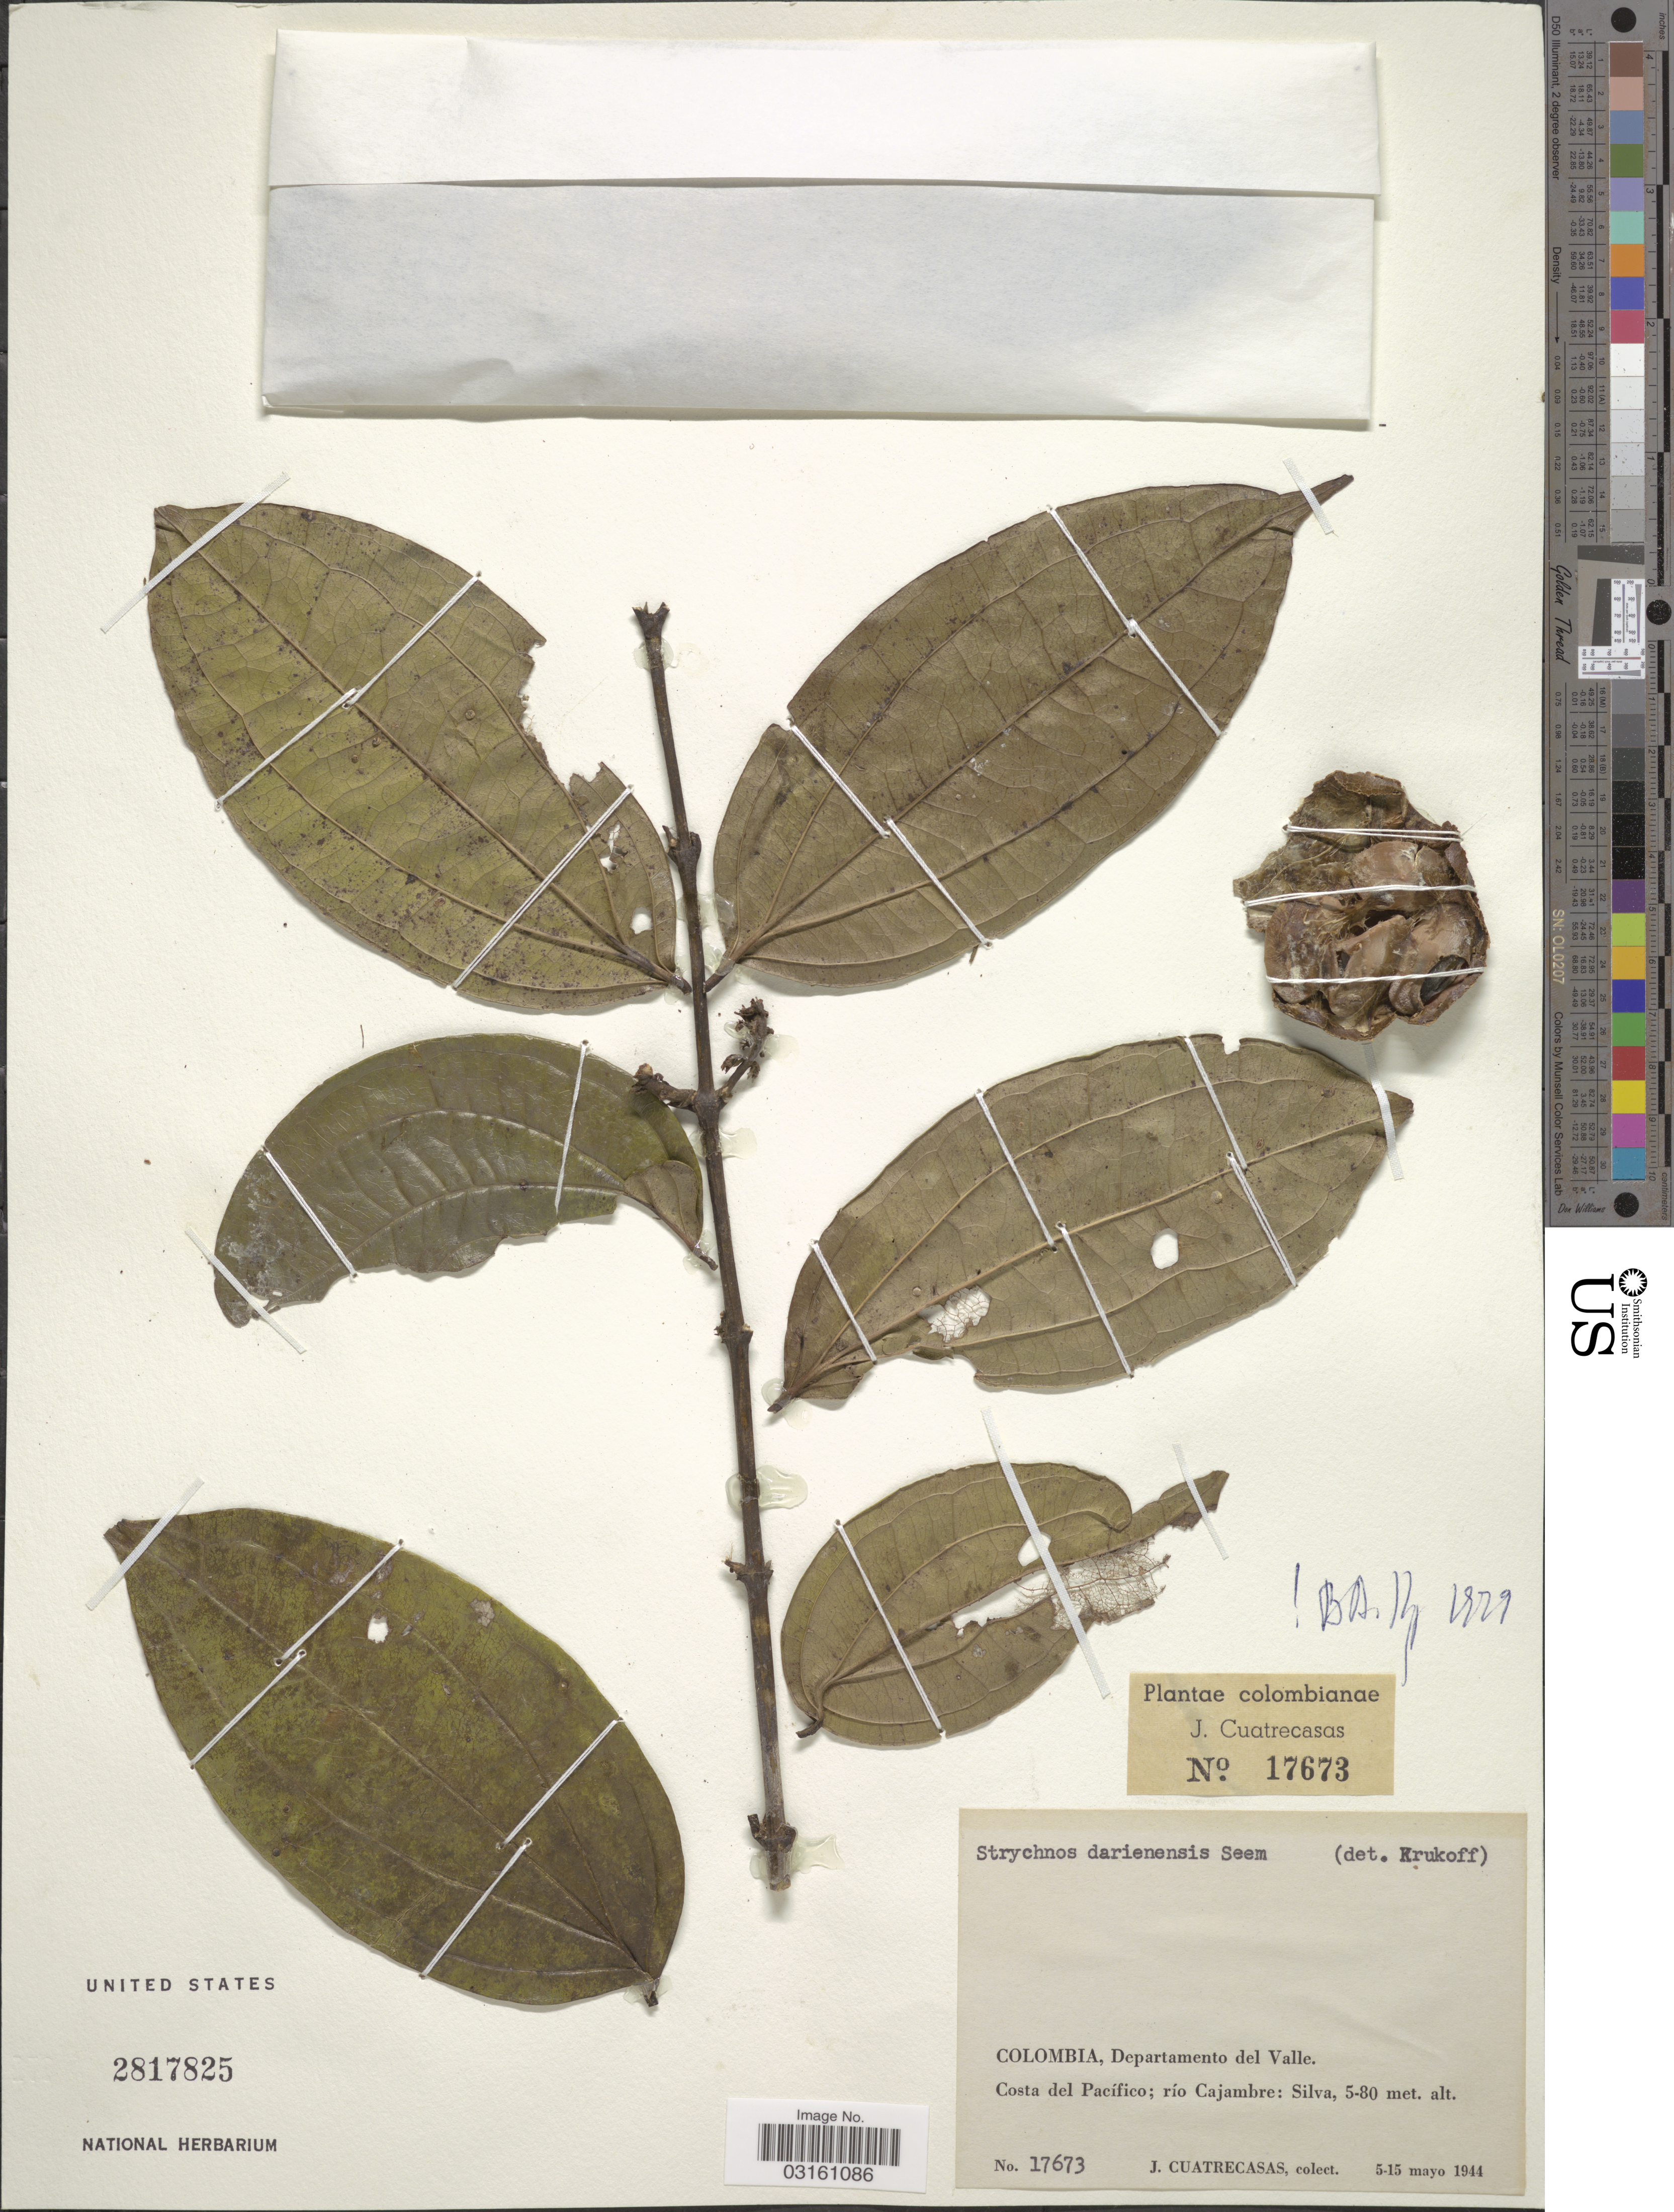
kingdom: Plantae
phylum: Tracheophyta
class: Magnoliopsida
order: Gentianales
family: Loganiaceae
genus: Strychnos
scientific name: Strychnos bredemeyeri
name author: (Schult.) Sprague & Sandwith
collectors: J. Cuatrecasas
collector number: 17673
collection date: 1944-05-05/1944-05-15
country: Colombia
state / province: Valle del Cauca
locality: Departamento del Valle. Costa del Pacífico; río Cajambre.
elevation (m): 5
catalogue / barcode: US 2817825